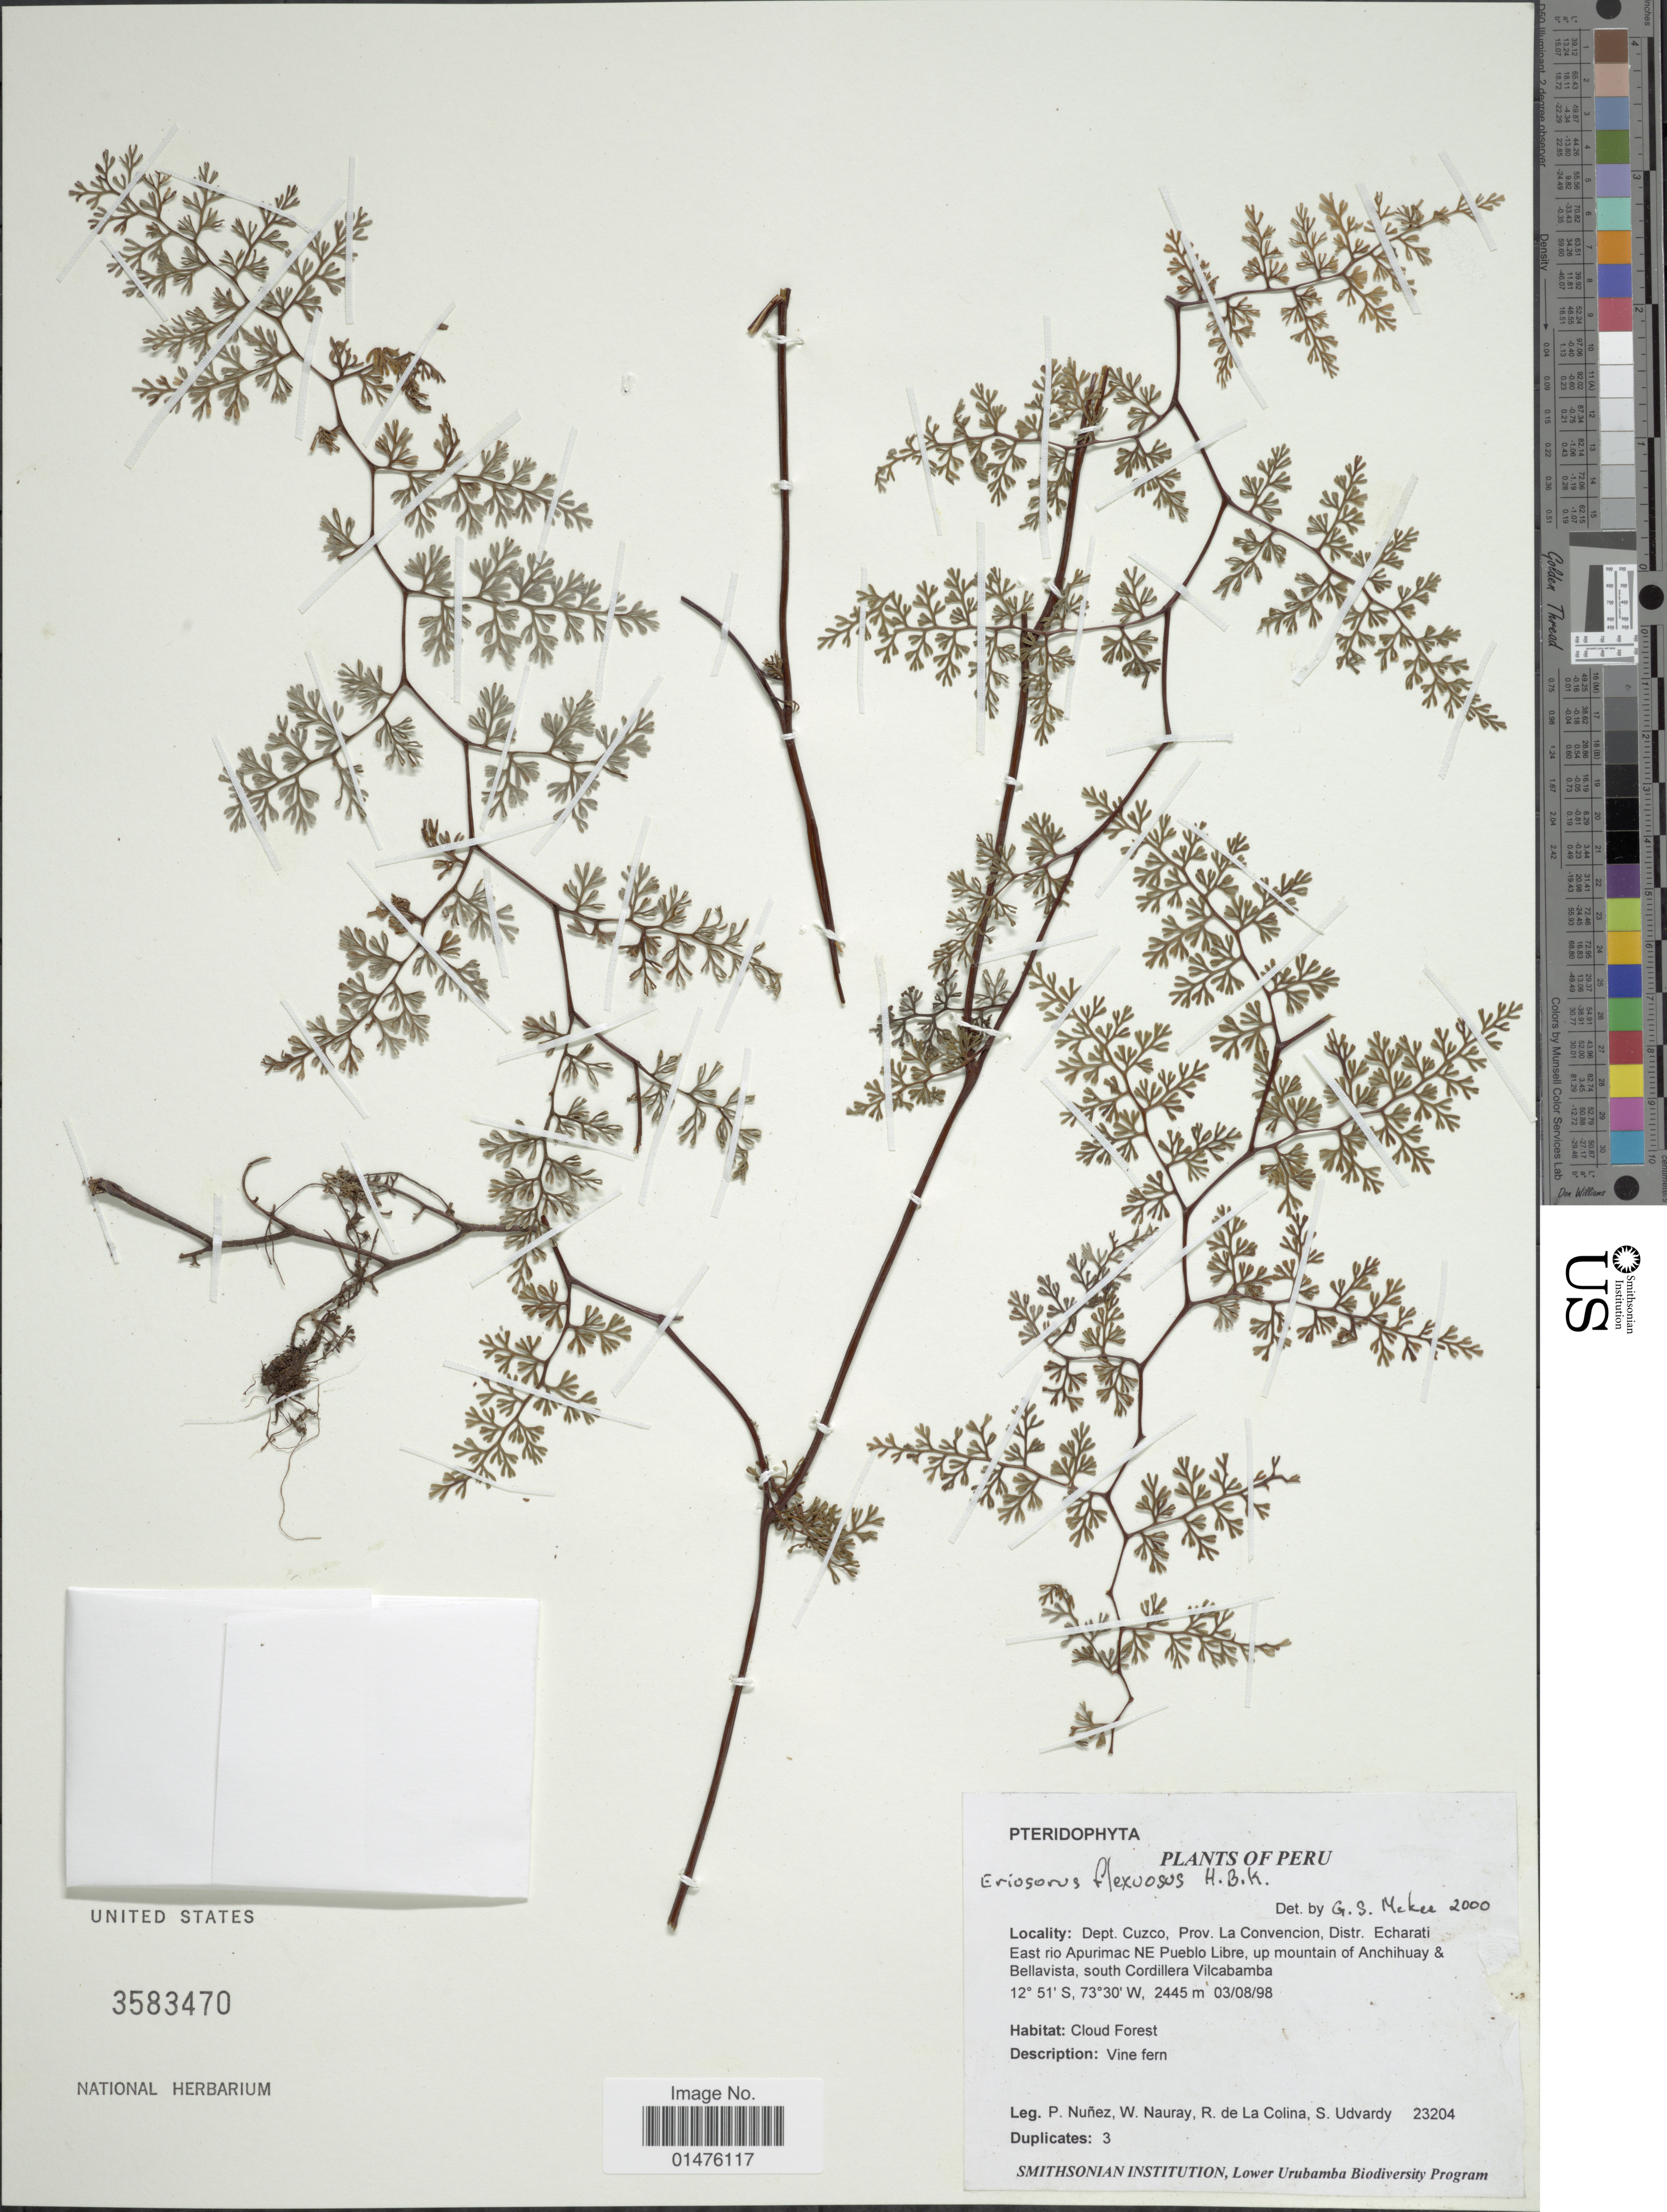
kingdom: Plantae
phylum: Tracheophyta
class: Polypodiopsida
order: Polypodiales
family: Pteridaceae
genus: Jamesonia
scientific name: Jamesonia flexuosa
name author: (Humb. & Bonpl.) Christenh.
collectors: P. Nuñez V., W. Nauray, R. de La Colina & S. Udvardy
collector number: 23204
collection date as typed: Transcribed d/m/y: 3/8/98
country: Peru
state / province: Cusco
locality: Dept. Cuzco, prov. La Convecion, Distr, Echarati East rio Apurimac NE Pueblo Libre, up mountain of Anchihuay & Bellavista, south Cordillera Vilcabamba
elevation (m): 2445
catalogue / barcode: US 3583470